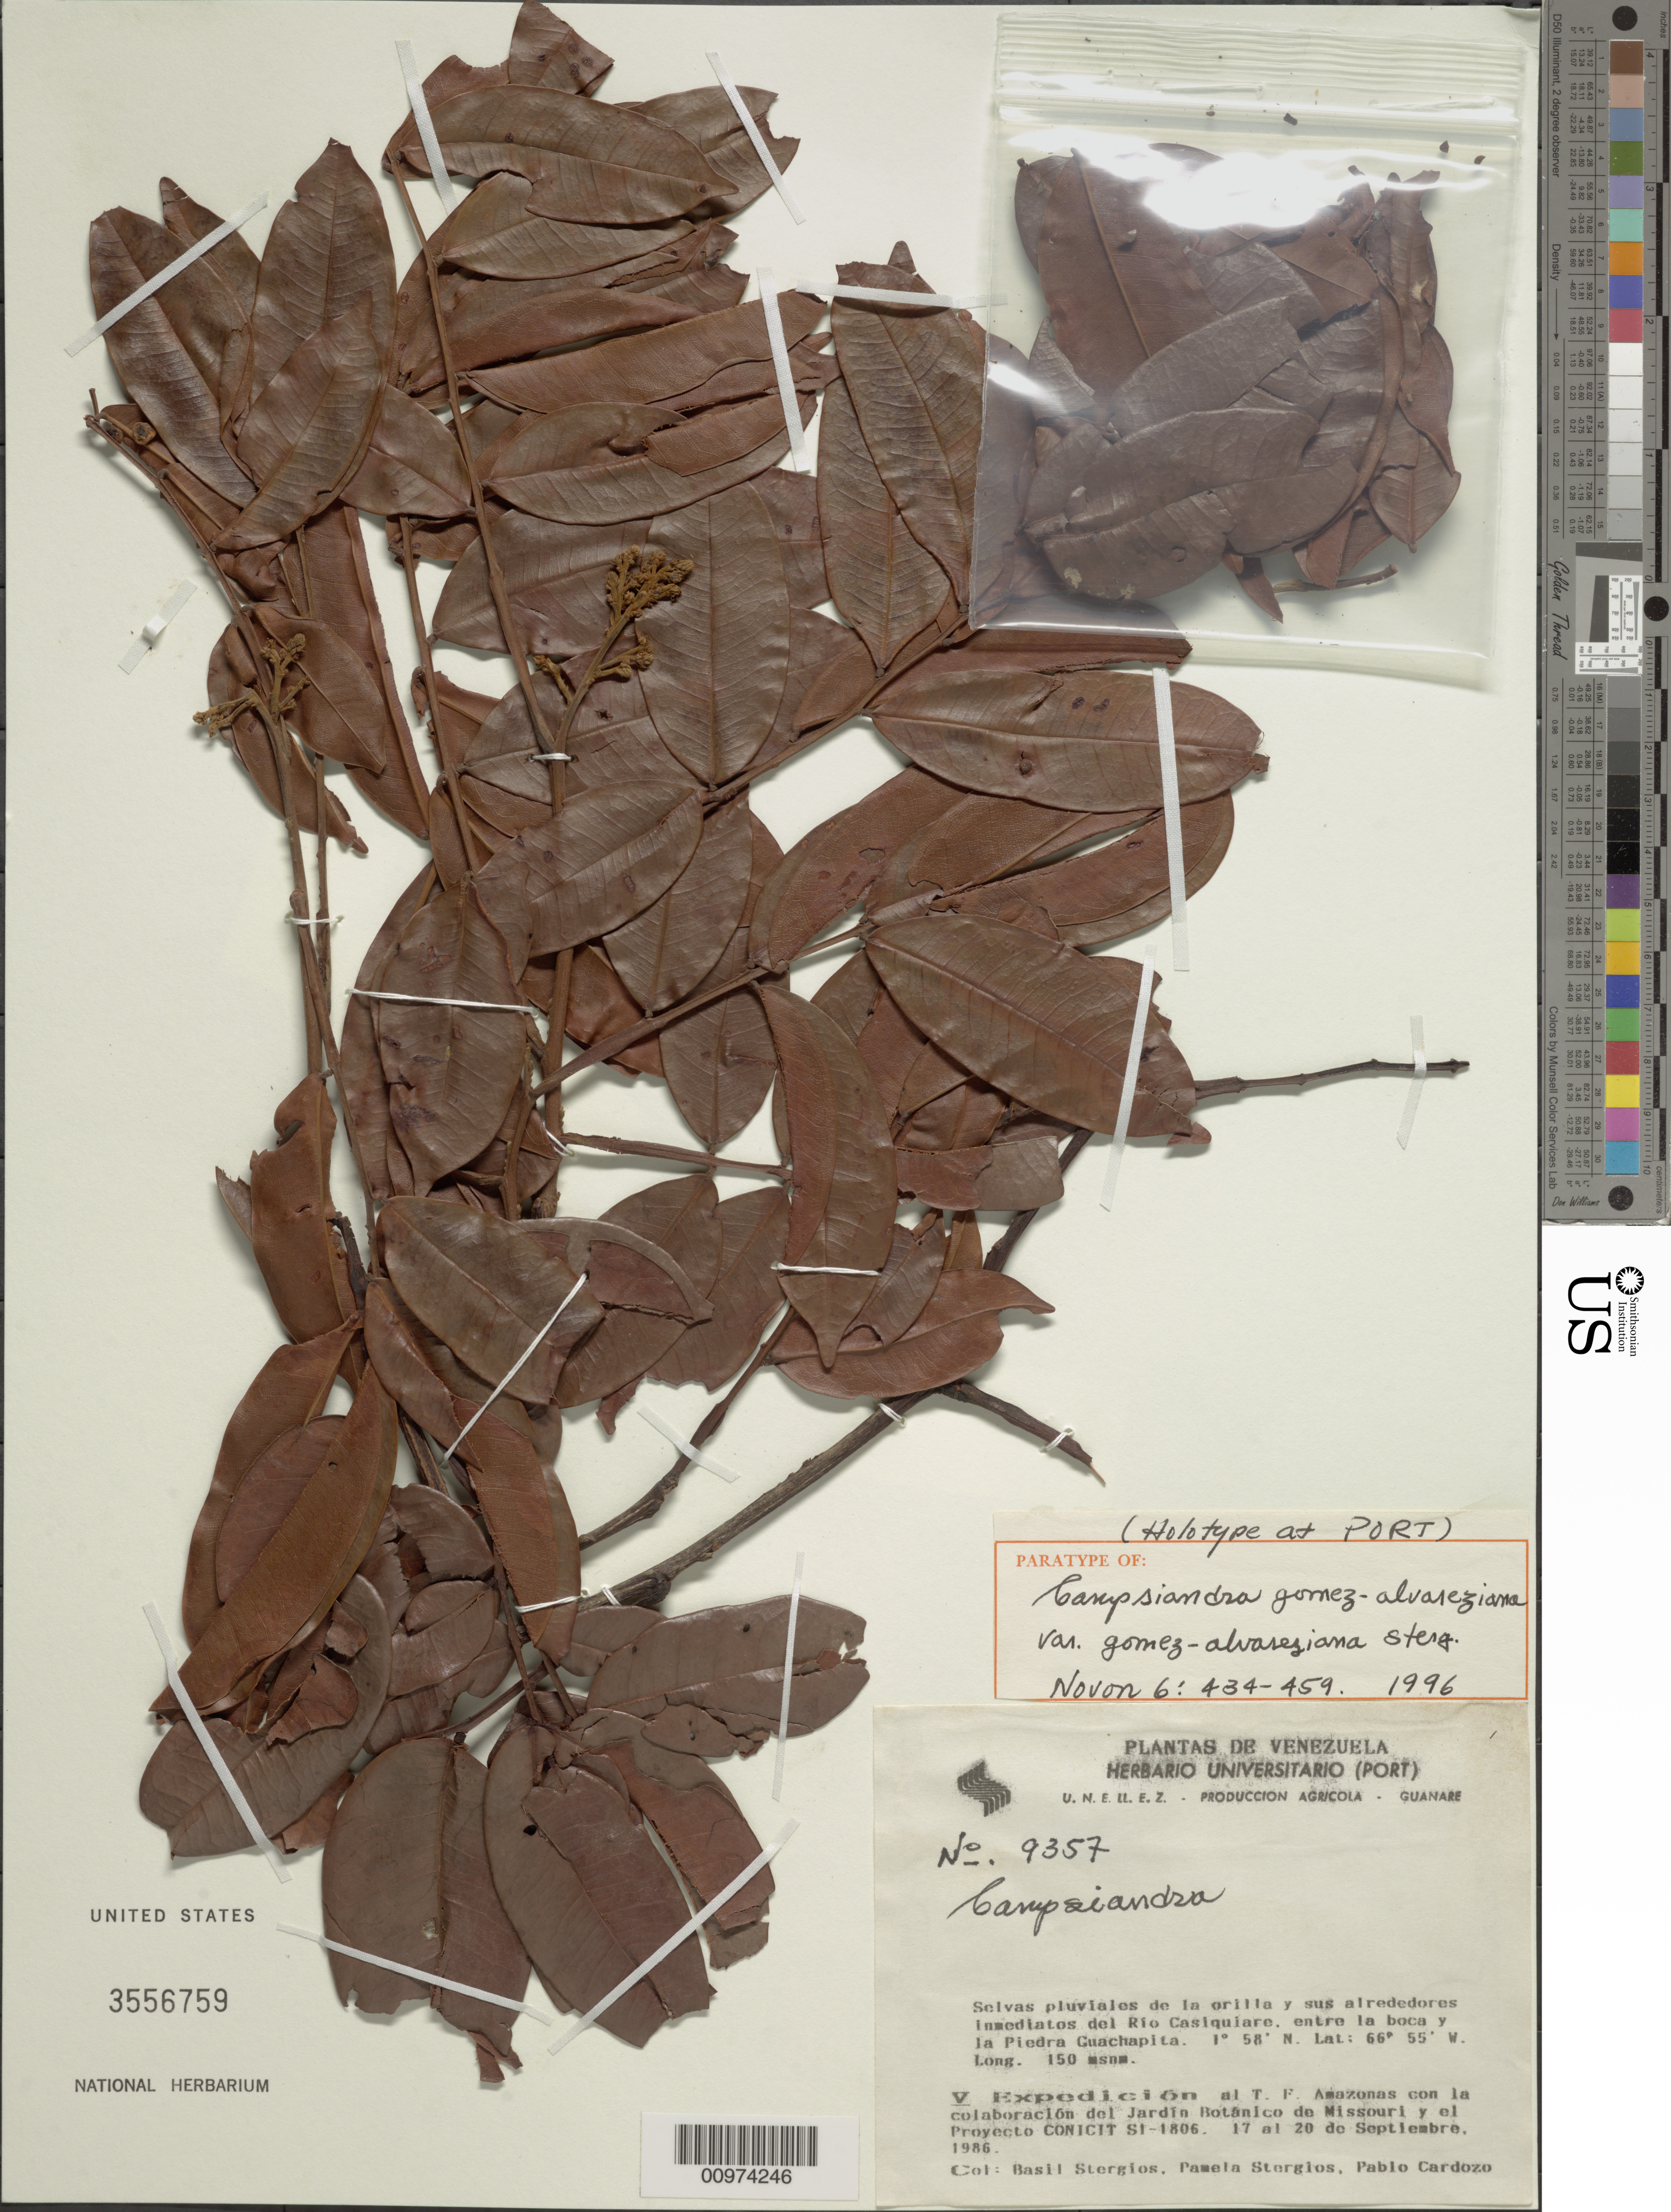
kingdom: Plantae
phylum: Tracheophyta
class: Magnoliopsida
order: Fabales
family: Fabaceae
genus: Campsiandra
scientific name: Campsiandra gomez-alvareziana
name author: Stergios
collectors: B. G. Stergios, P. Stergios & P. Cardozo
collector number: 9357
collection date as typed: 17-Sep-86 to 20-Sep-86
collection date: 1986-09-17/1986-09-20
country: Venezuela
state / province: Amazonas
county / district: Río Negro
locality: Río Casiquiare, entre la boca y la Piedra Guachapita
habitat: Selvas pluviales de la orilla y sus alrededores inmediatos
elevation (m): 150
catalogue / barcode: US 3556759